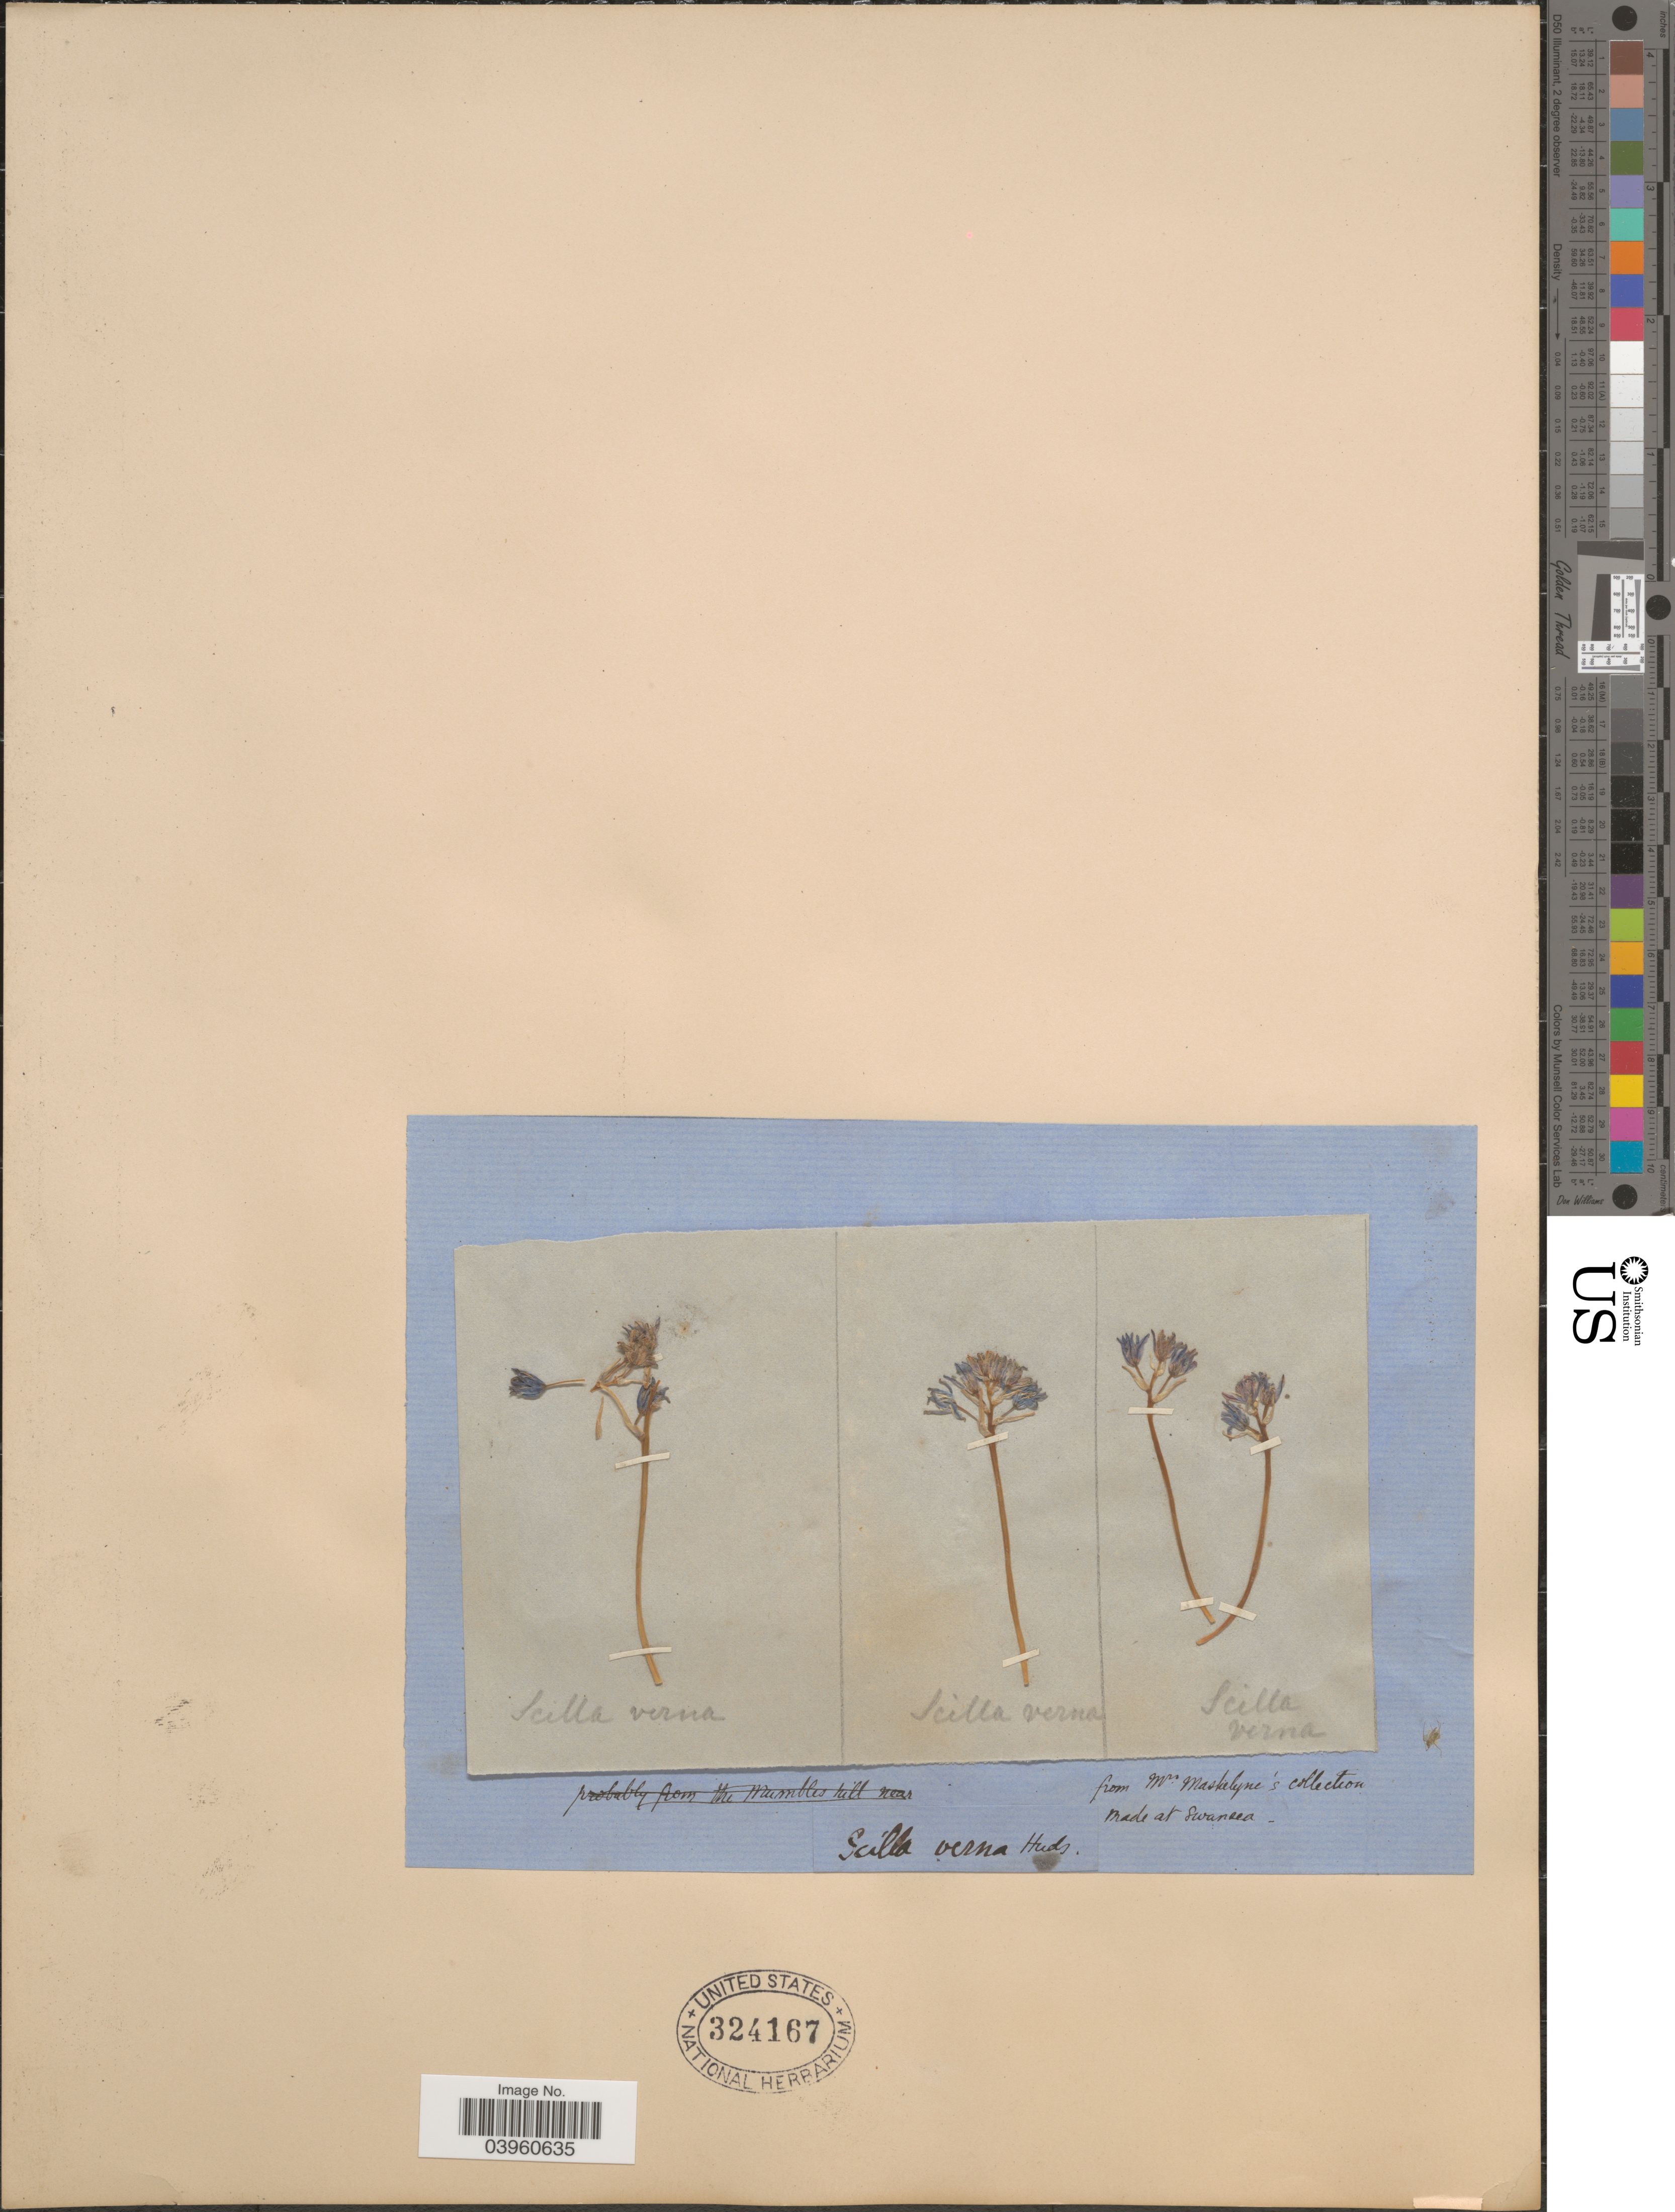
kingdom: Plantae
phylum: Tracheophyta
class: Liliopsida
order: Asparagales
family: Asparagaceae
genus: Scilla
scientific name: Scilla verna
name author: Huds.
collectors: Maskelyne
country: United Kingdom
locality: Swansea.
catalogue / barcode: US 324167